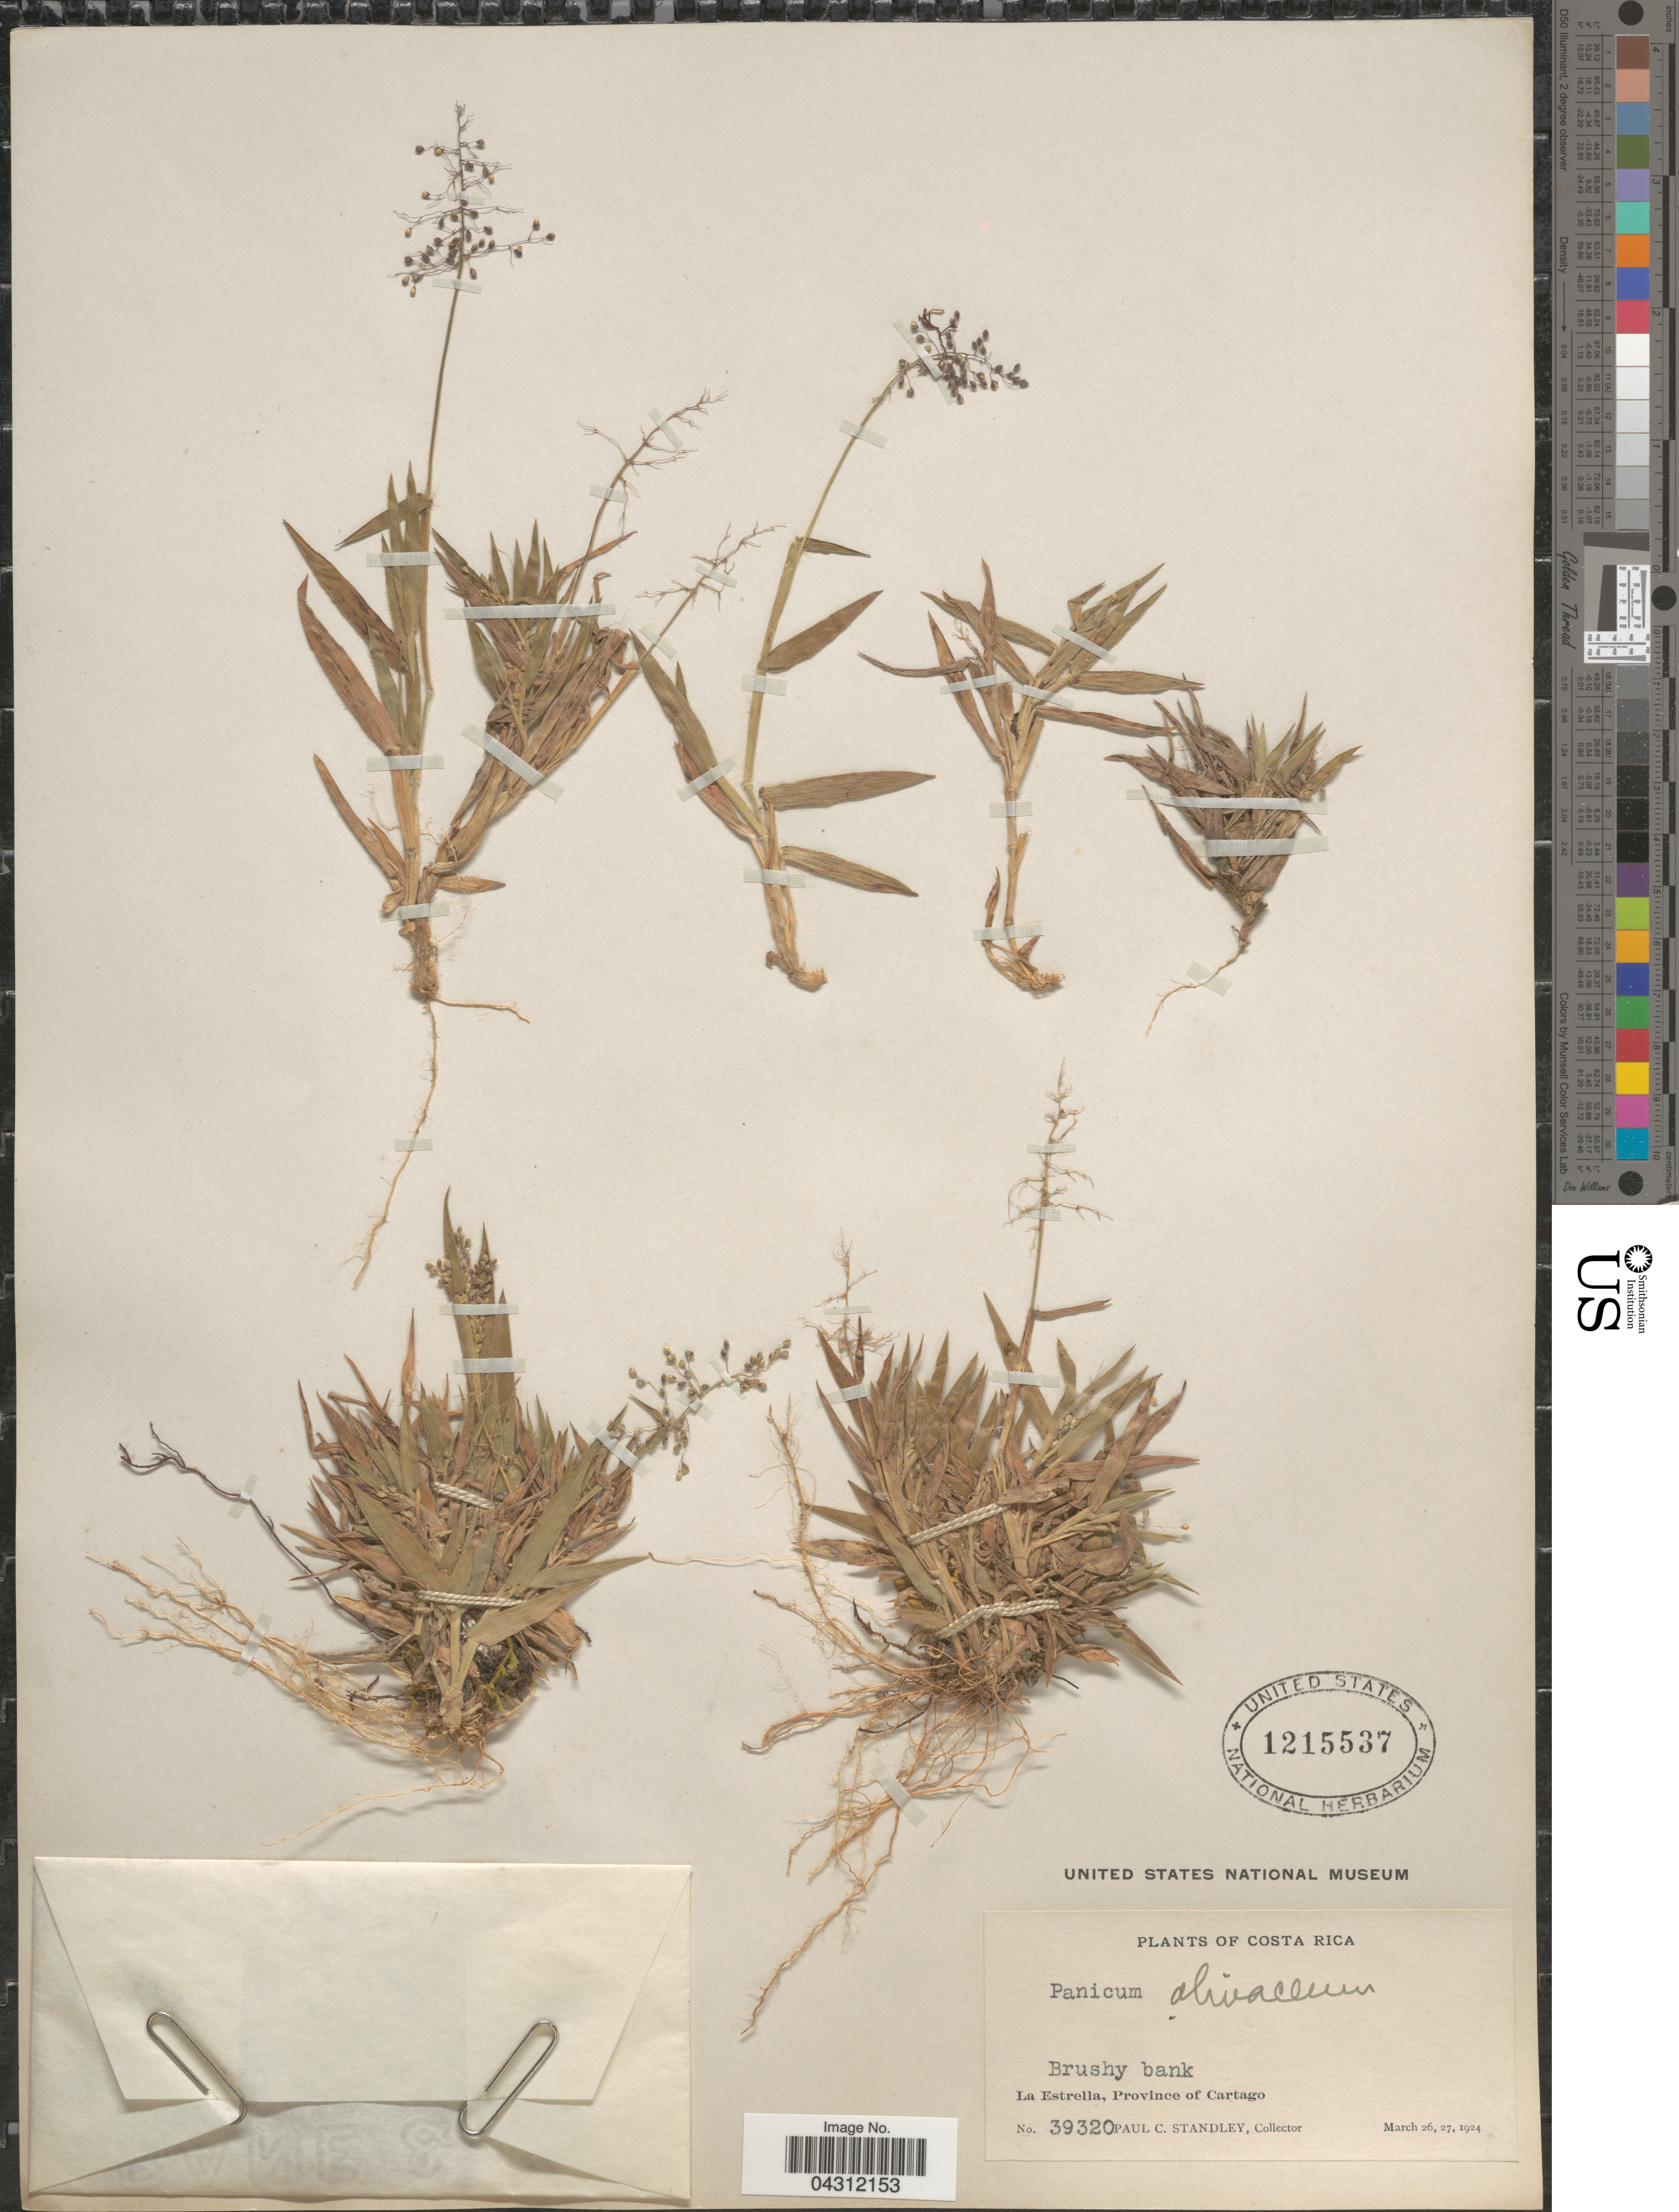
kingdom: Plantae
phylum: Tracheophyta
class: Liliopsida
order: Poales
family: Poaceae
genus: Dichanthelium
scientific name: Dichanthelium acuminatum var. acuminatum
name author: (Sw.) Gould & C.A. Clark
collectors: P. C. Standley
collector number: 39320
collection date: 1924-03-26/1924-03-27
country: Costa Rica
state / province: Cartago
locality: La Estrella.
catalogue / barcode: US 1215537